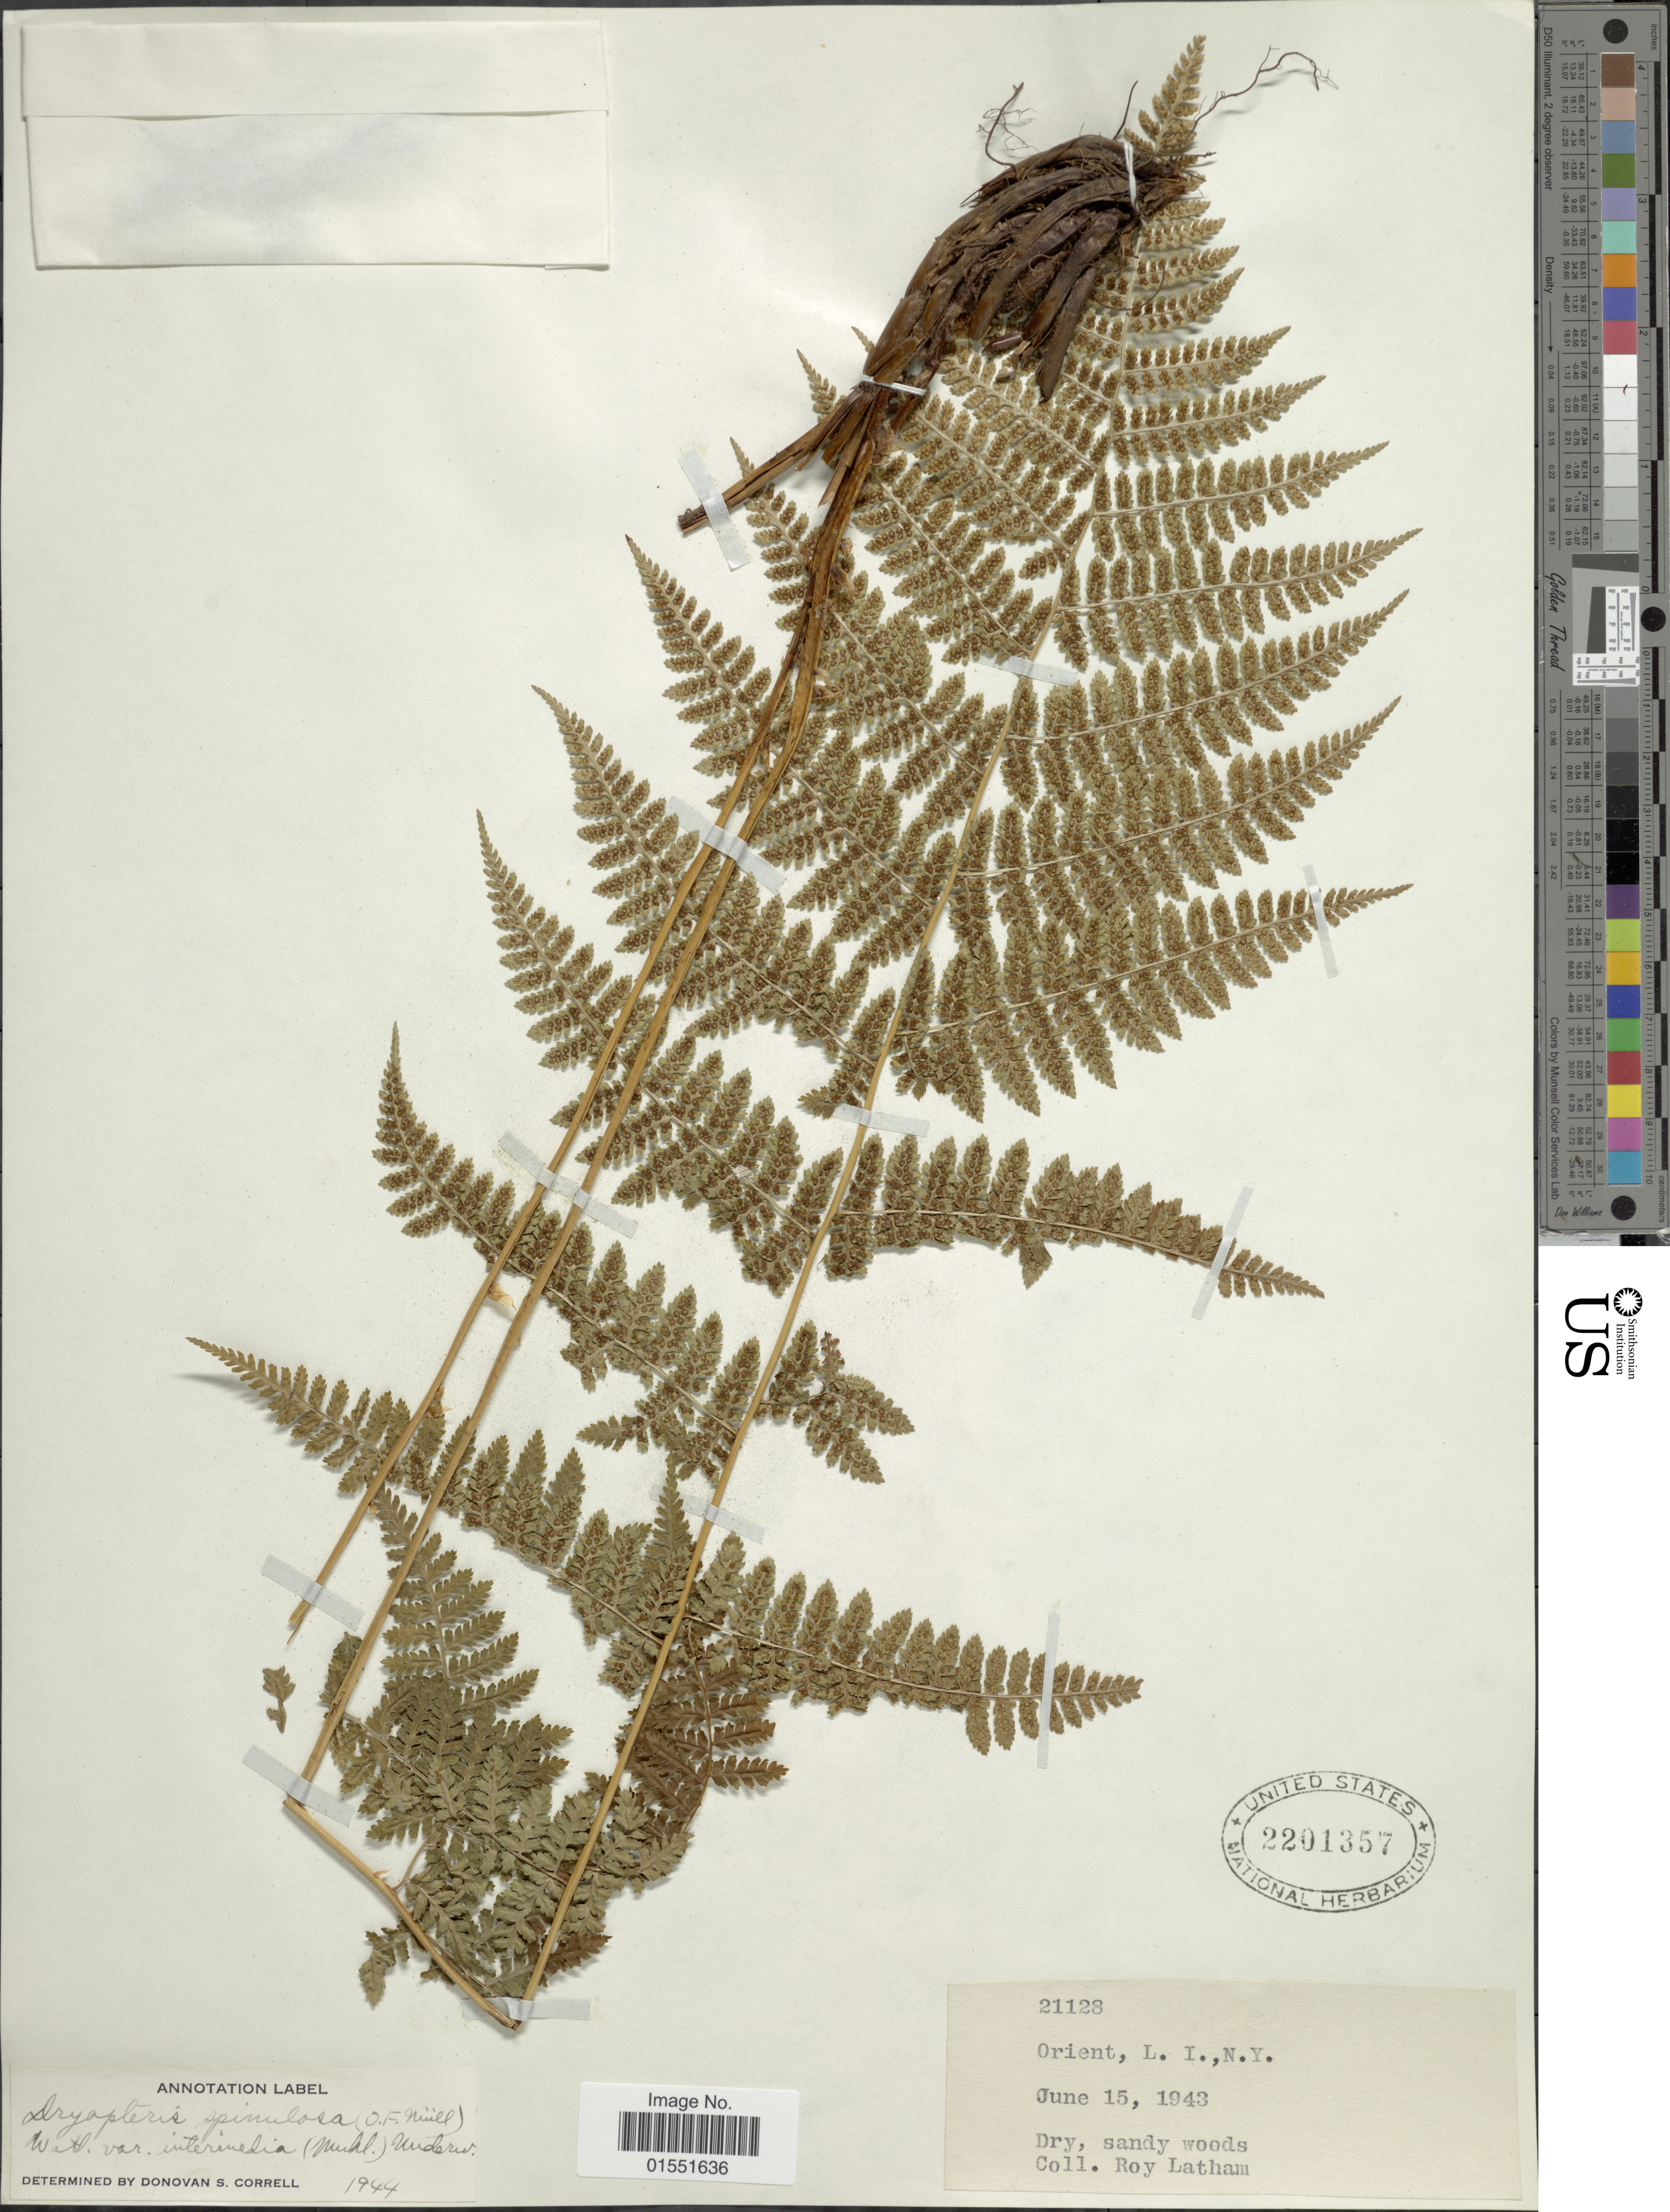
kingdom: Plantae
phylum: Tracheophyta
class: Polypodiopsida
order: Polypodiales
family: Dryopteridaceae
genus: Dryopteris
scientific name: Dryopteris intermedia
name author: (Muhl.) A. Gray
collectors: R. Latham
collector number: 21128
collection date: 1943-06-15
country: United States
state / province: New York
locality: Orient, L. I., N.Y.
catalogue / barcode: US 2201357